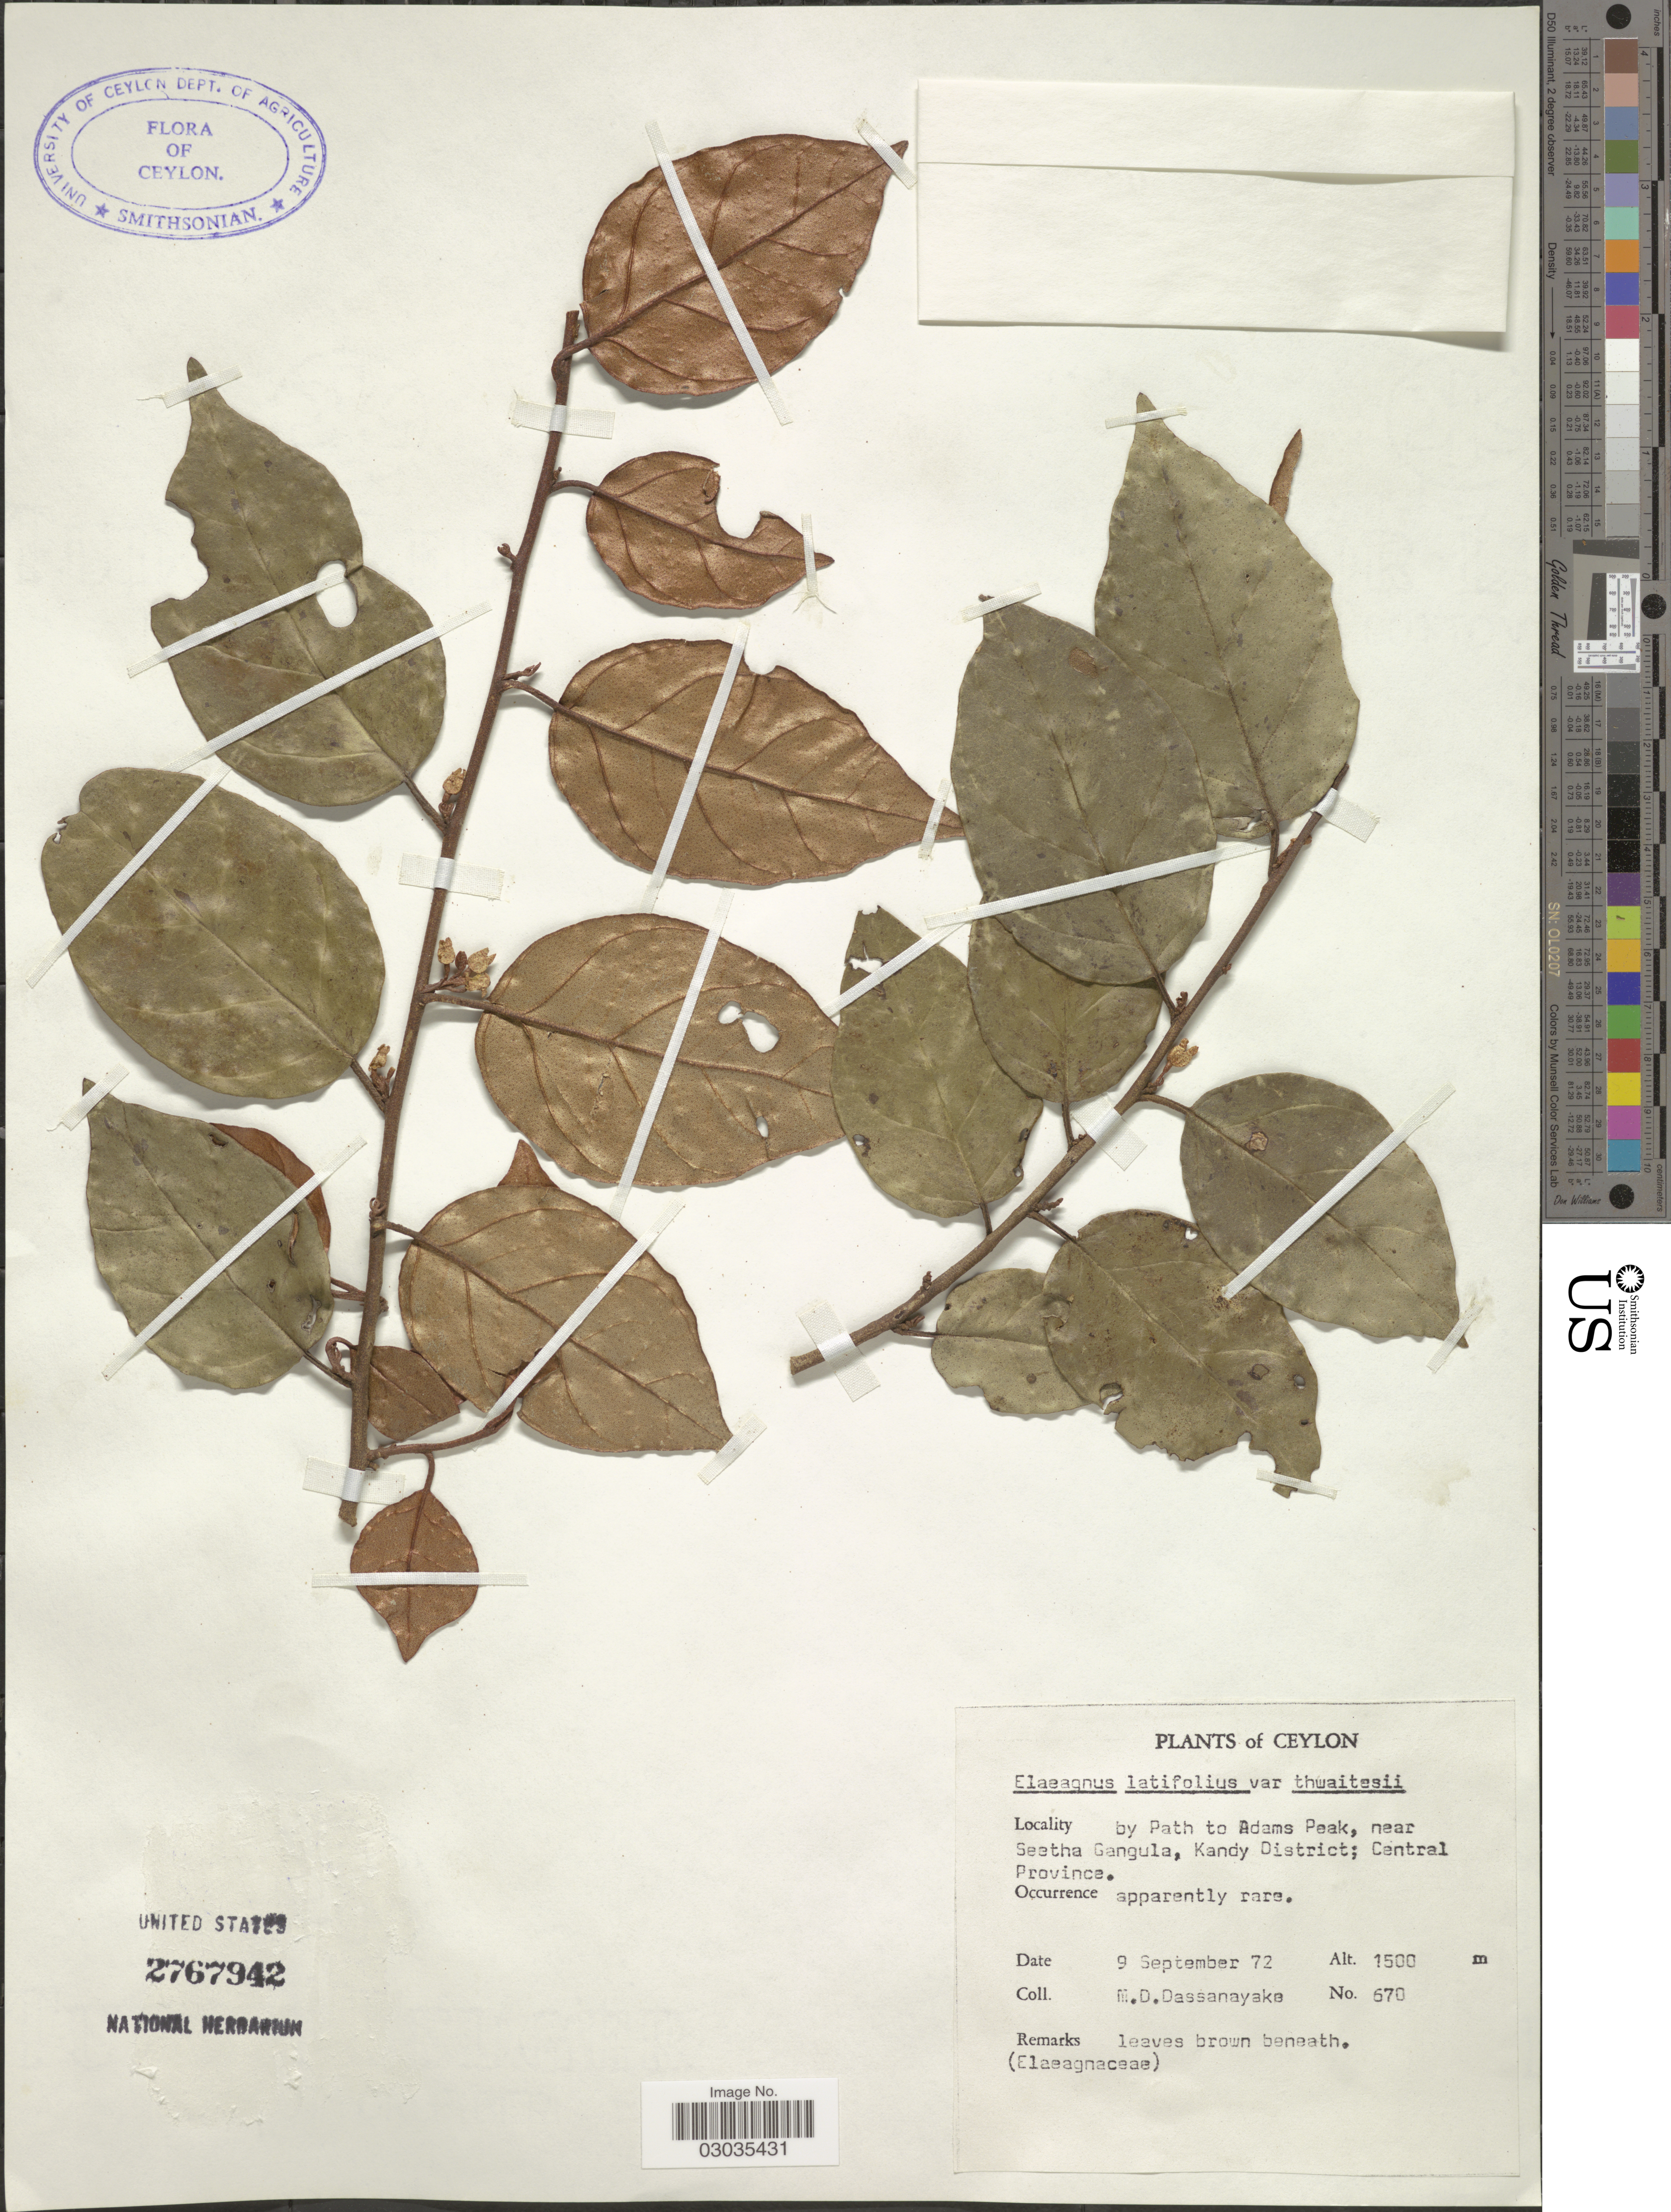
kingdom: Plantae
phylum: Tracheophyta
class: Magnoliopsida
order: Rosales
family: Elaeagnaceae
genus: Elaeagnus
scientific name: Elaeagnus latifolia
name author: L.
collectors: M. D. Dassanayake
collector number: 670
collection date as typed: Transcribed d/m/y: 9/9/72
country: Sri Lanka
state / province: Central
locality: Ceylon, by Path to Adams Peak, near Seetha Gangula, Kandy District.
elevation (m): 1500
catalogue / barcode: US 2767942